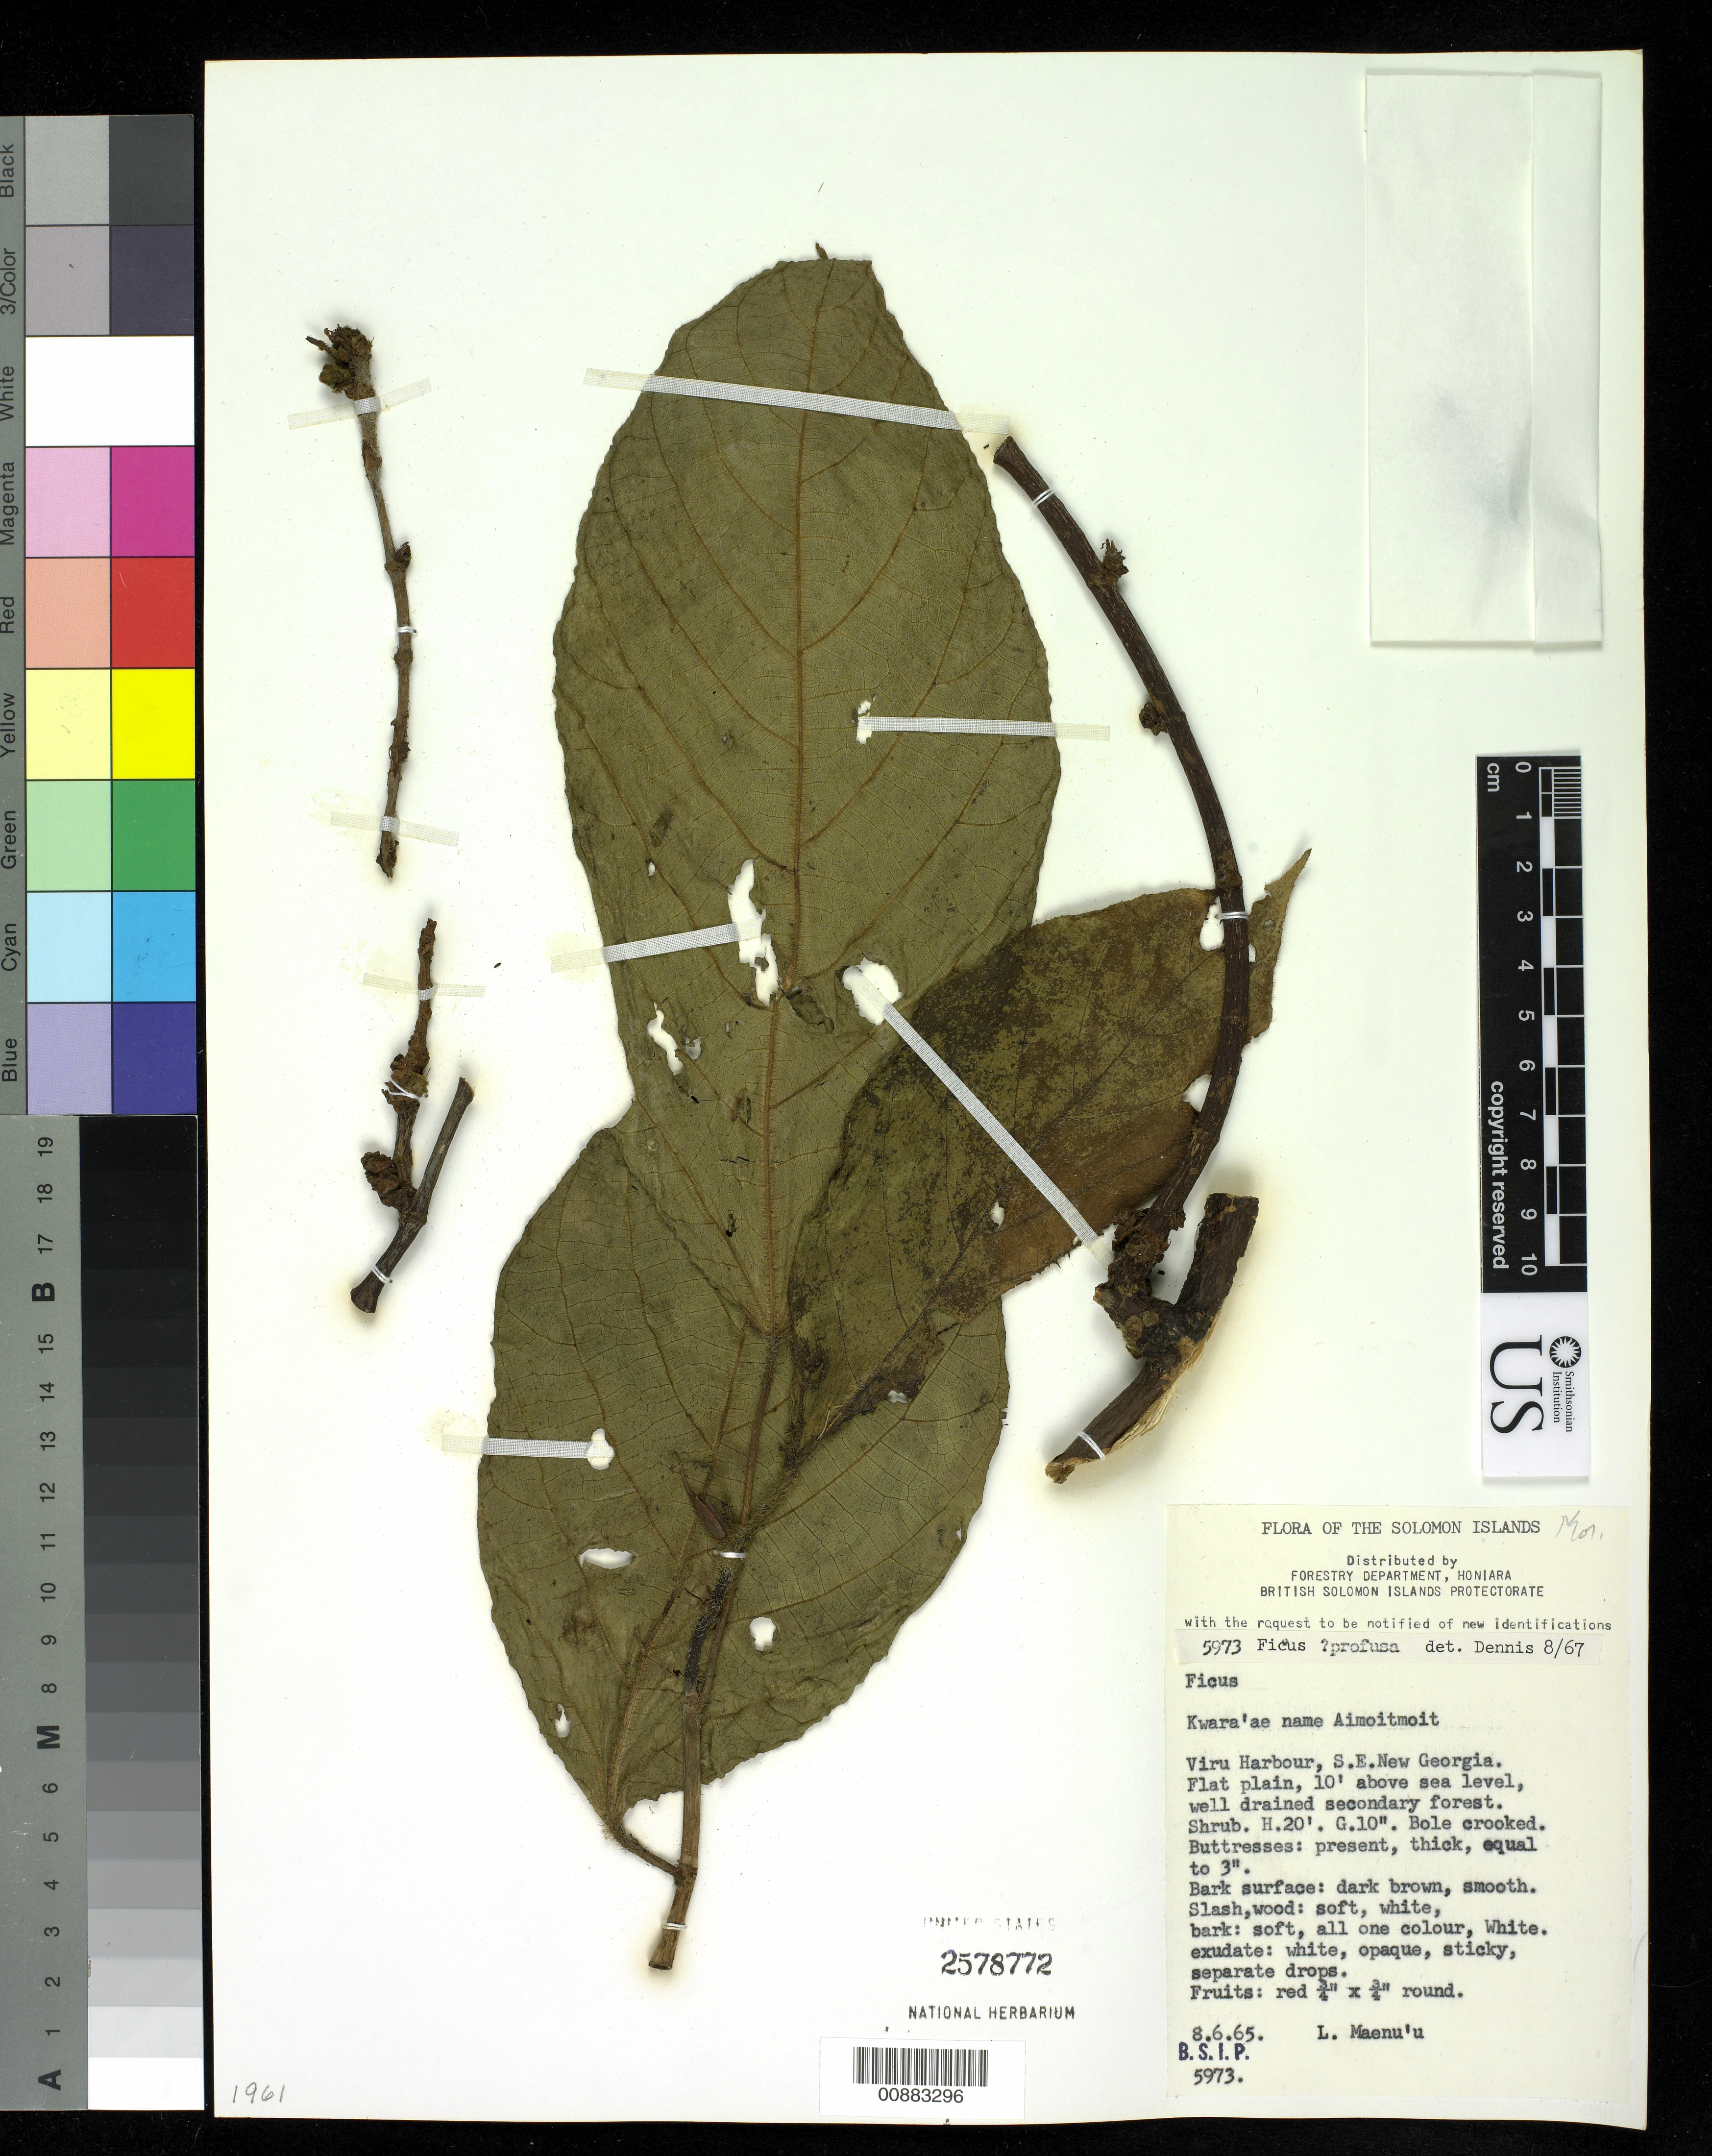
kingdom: Plantae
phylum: Tracheophyta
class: Magnoliopsida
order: Rosales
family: Moraceae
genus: Ficus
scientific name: Ficus profusa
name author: (L.) Corner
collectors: L. Maenu'u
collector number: BSIP 5973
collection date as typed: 06 Jun 1965 or 06 Aug 1965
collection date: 1965-06-06 or 1965-08-06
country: Solomon Islands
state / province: Western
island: New Georgia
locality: Viru Harbour, SE New Georgia.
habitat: Flat plain, well drained secondary forest.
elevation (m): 3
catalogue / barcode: US 2578772